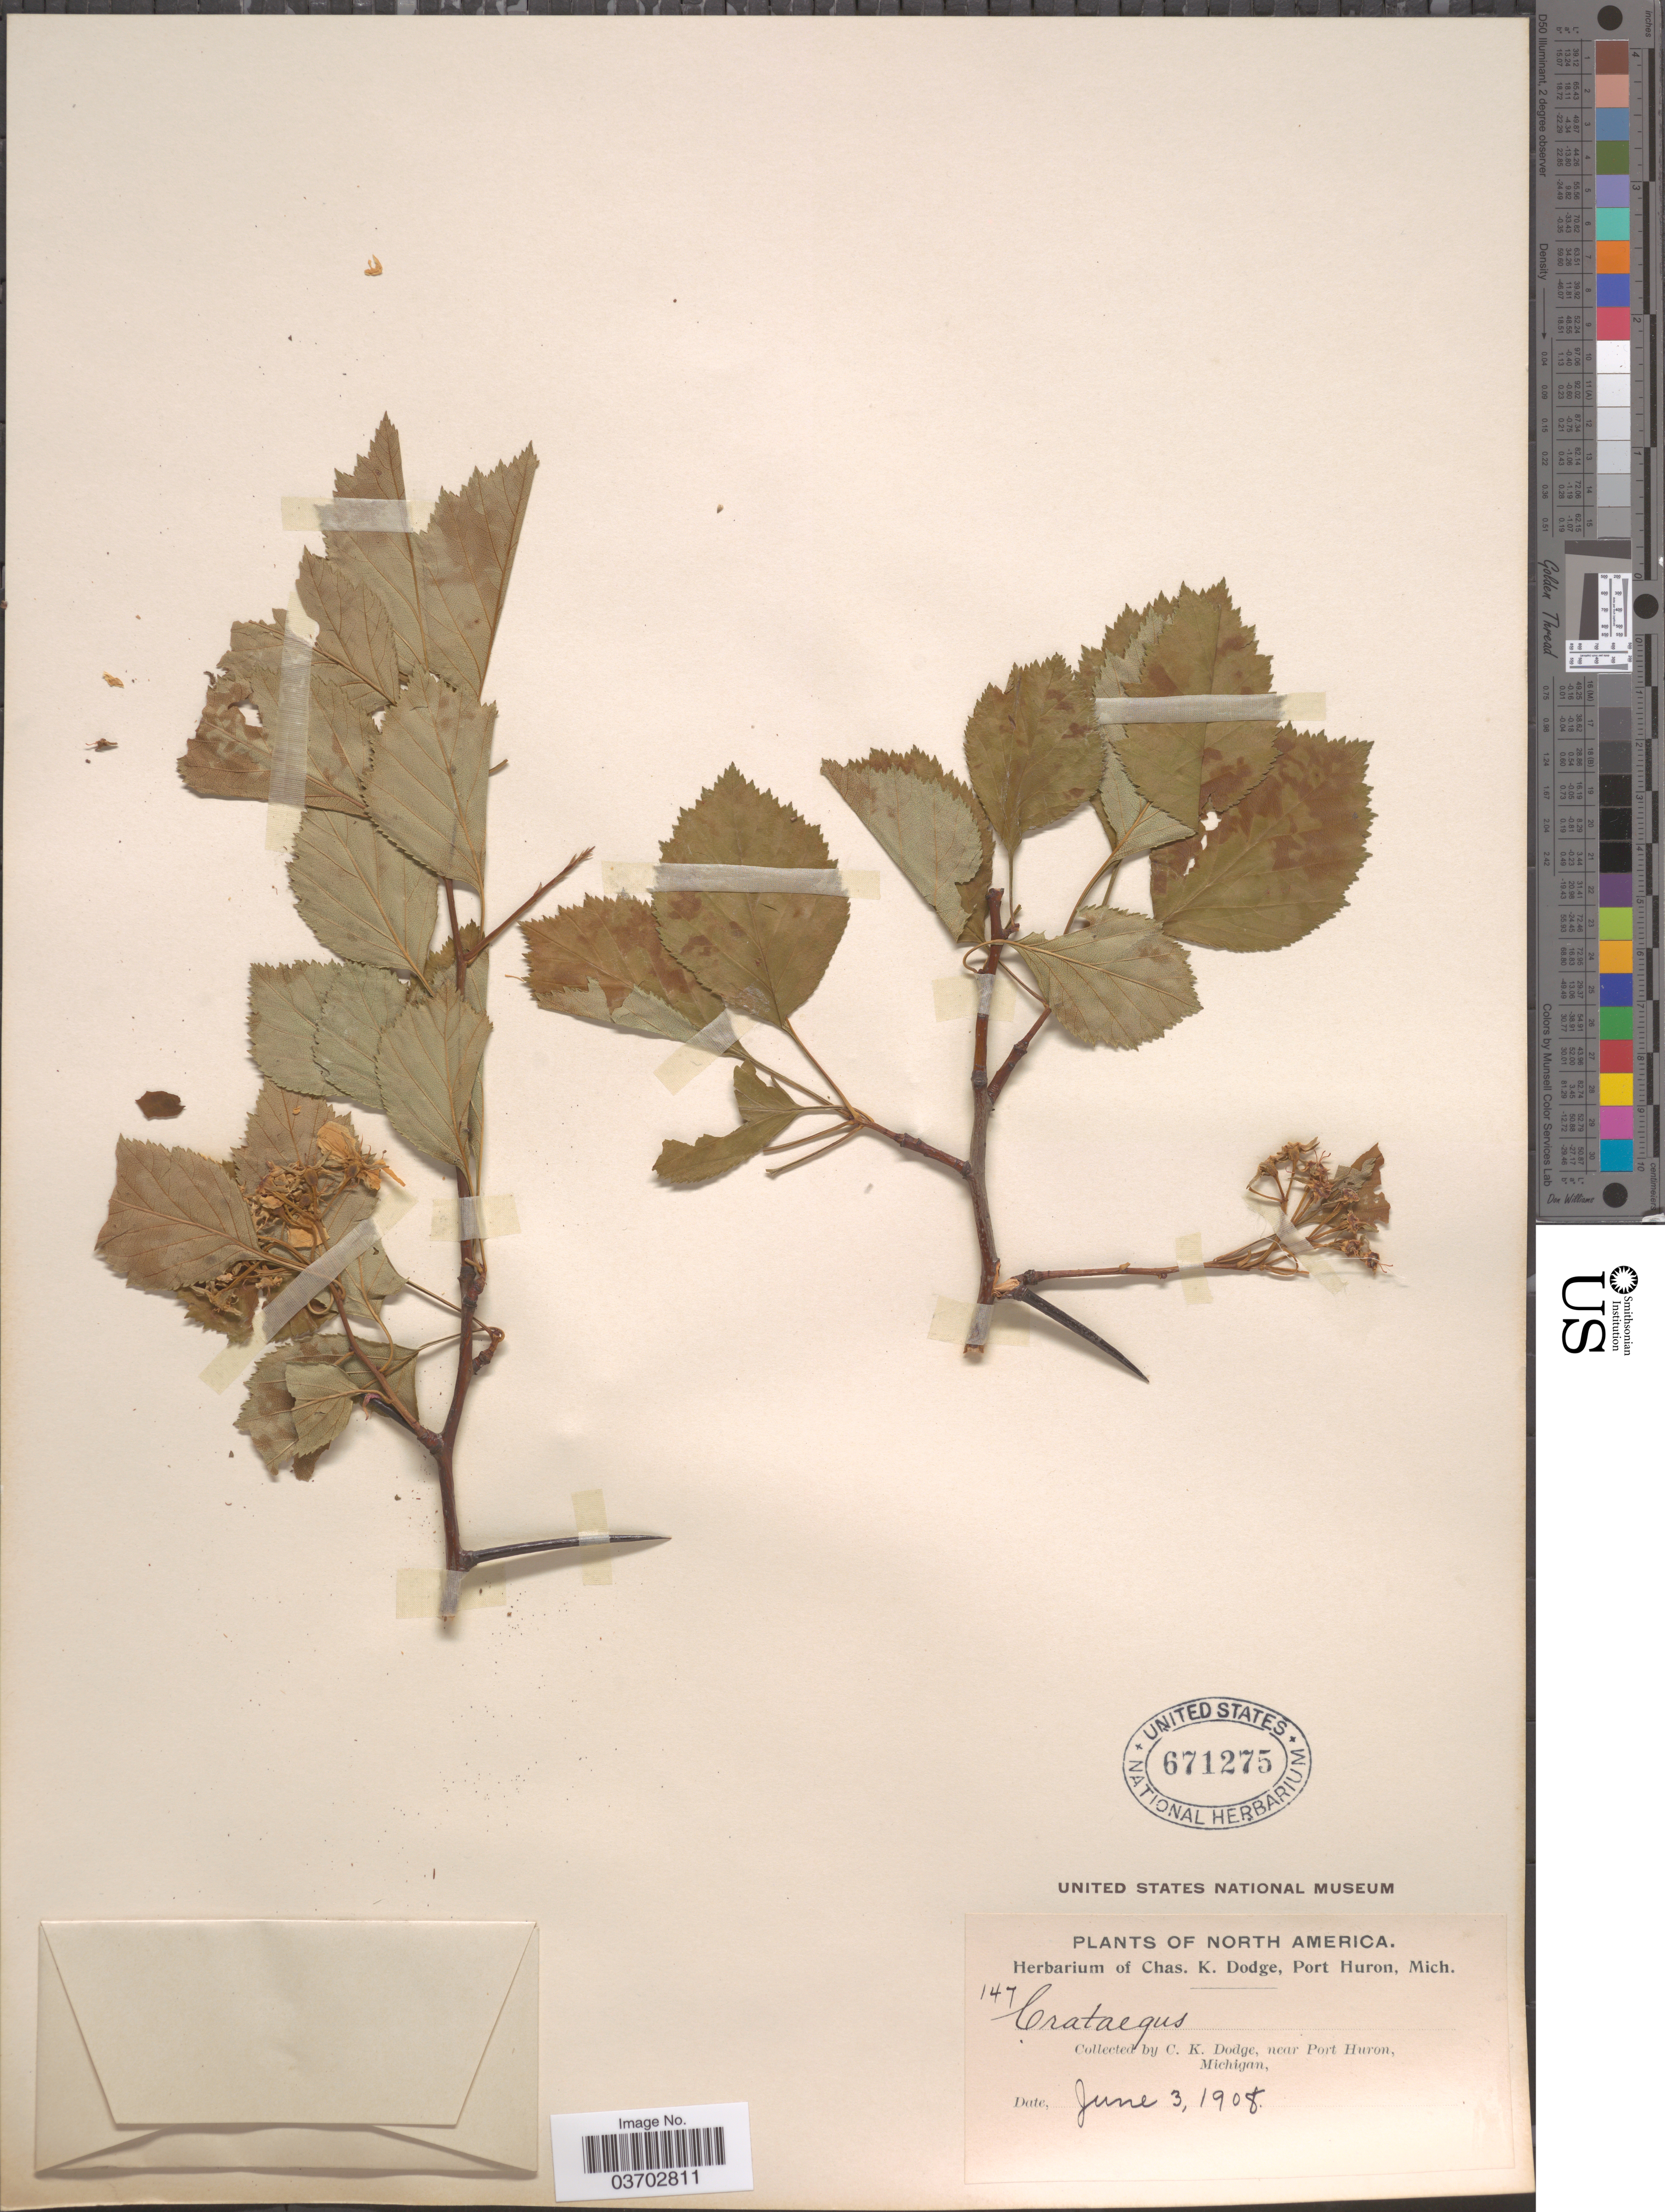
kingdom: Plantae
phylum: Tracheophyta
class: Magnoliopsida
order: Rosales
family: Rosaceae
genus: Crataegus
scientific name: Crataegus sp.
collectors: C. K. Dodge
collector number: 147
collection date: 1908-06-03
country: United States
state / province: Michigan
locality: Near Port Huron.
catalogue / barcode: US 671275